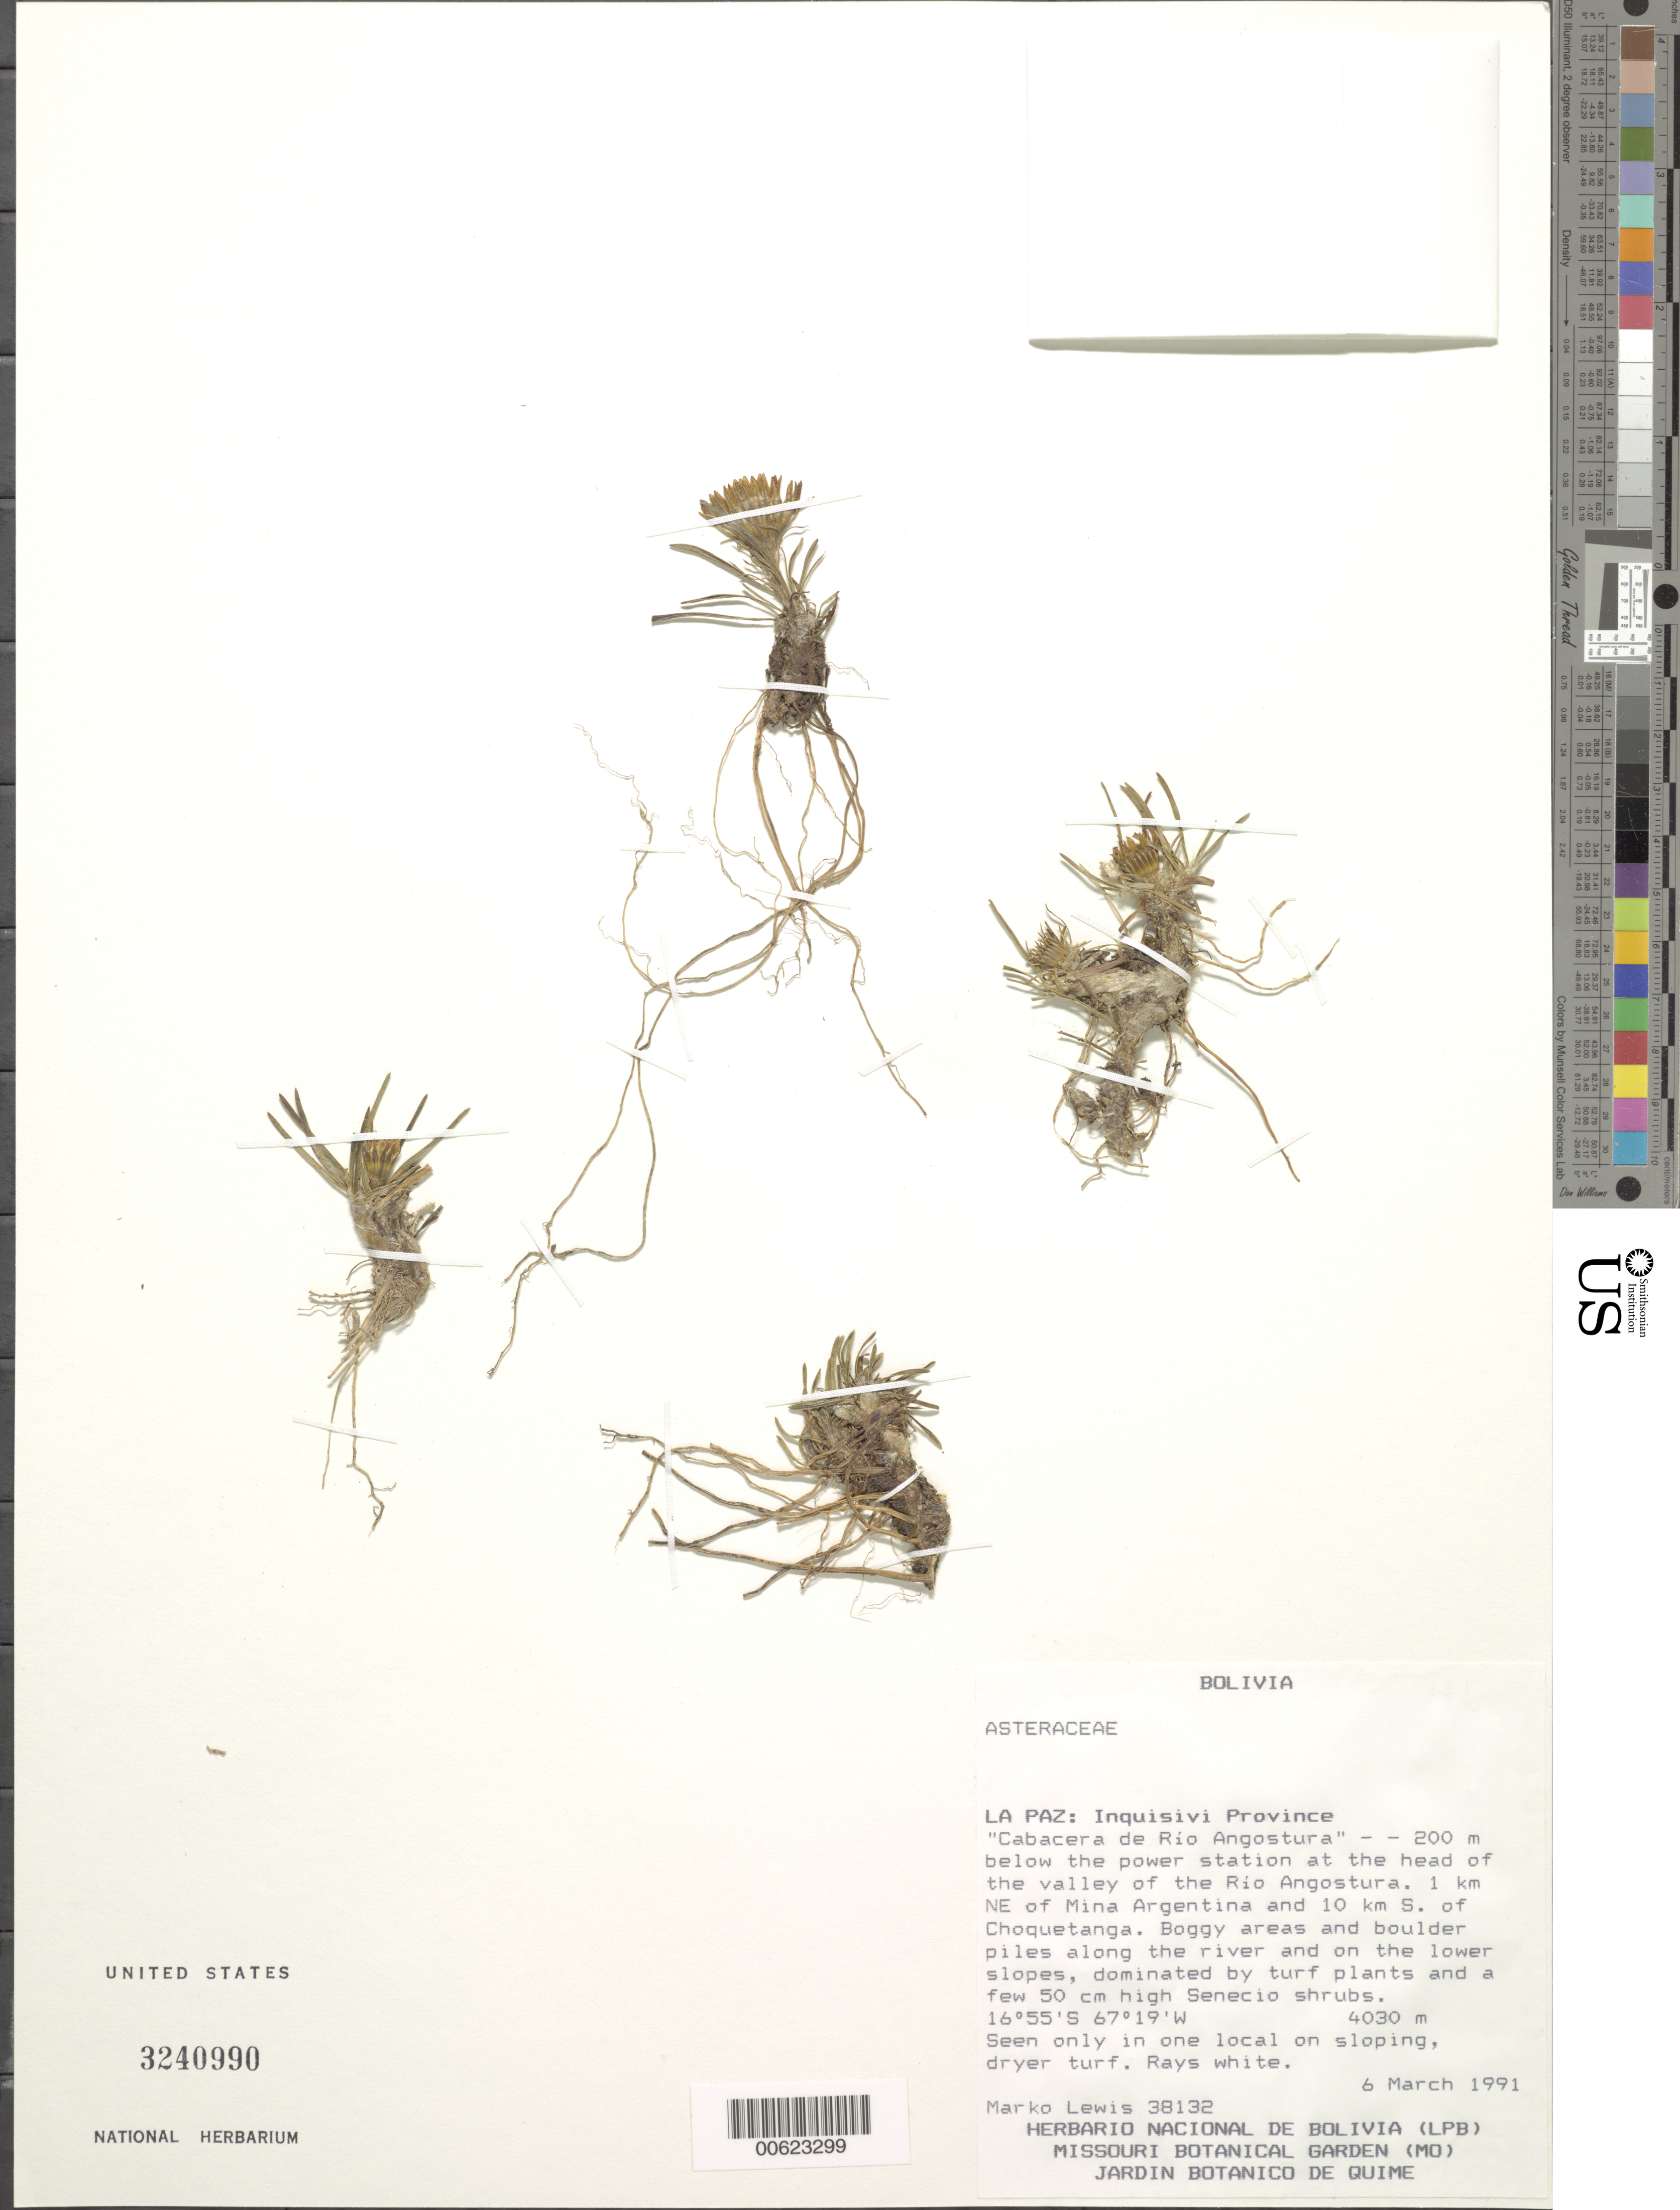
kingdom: Plantae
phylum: Tracheophyta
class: Magnoliopsida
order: Asterales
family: Asteraceae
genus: Werneria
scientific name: Werneria apiculata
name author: Sch. Bip.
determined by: Calvo, Joel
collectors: M. A. Lewis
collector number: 38132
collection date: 1991-03-06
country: Bolivia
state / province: La Paz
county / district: Inquisivi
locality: "Cabacera de Rio Angostura" 200 m below the power station at the head of the valley of the Rio Angostura, 1 km NE of Mina Argentina and 10 km S of Choquetanga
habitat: Boggy areas and boulder pokes along river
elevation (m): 4030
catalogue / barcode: US 3240990